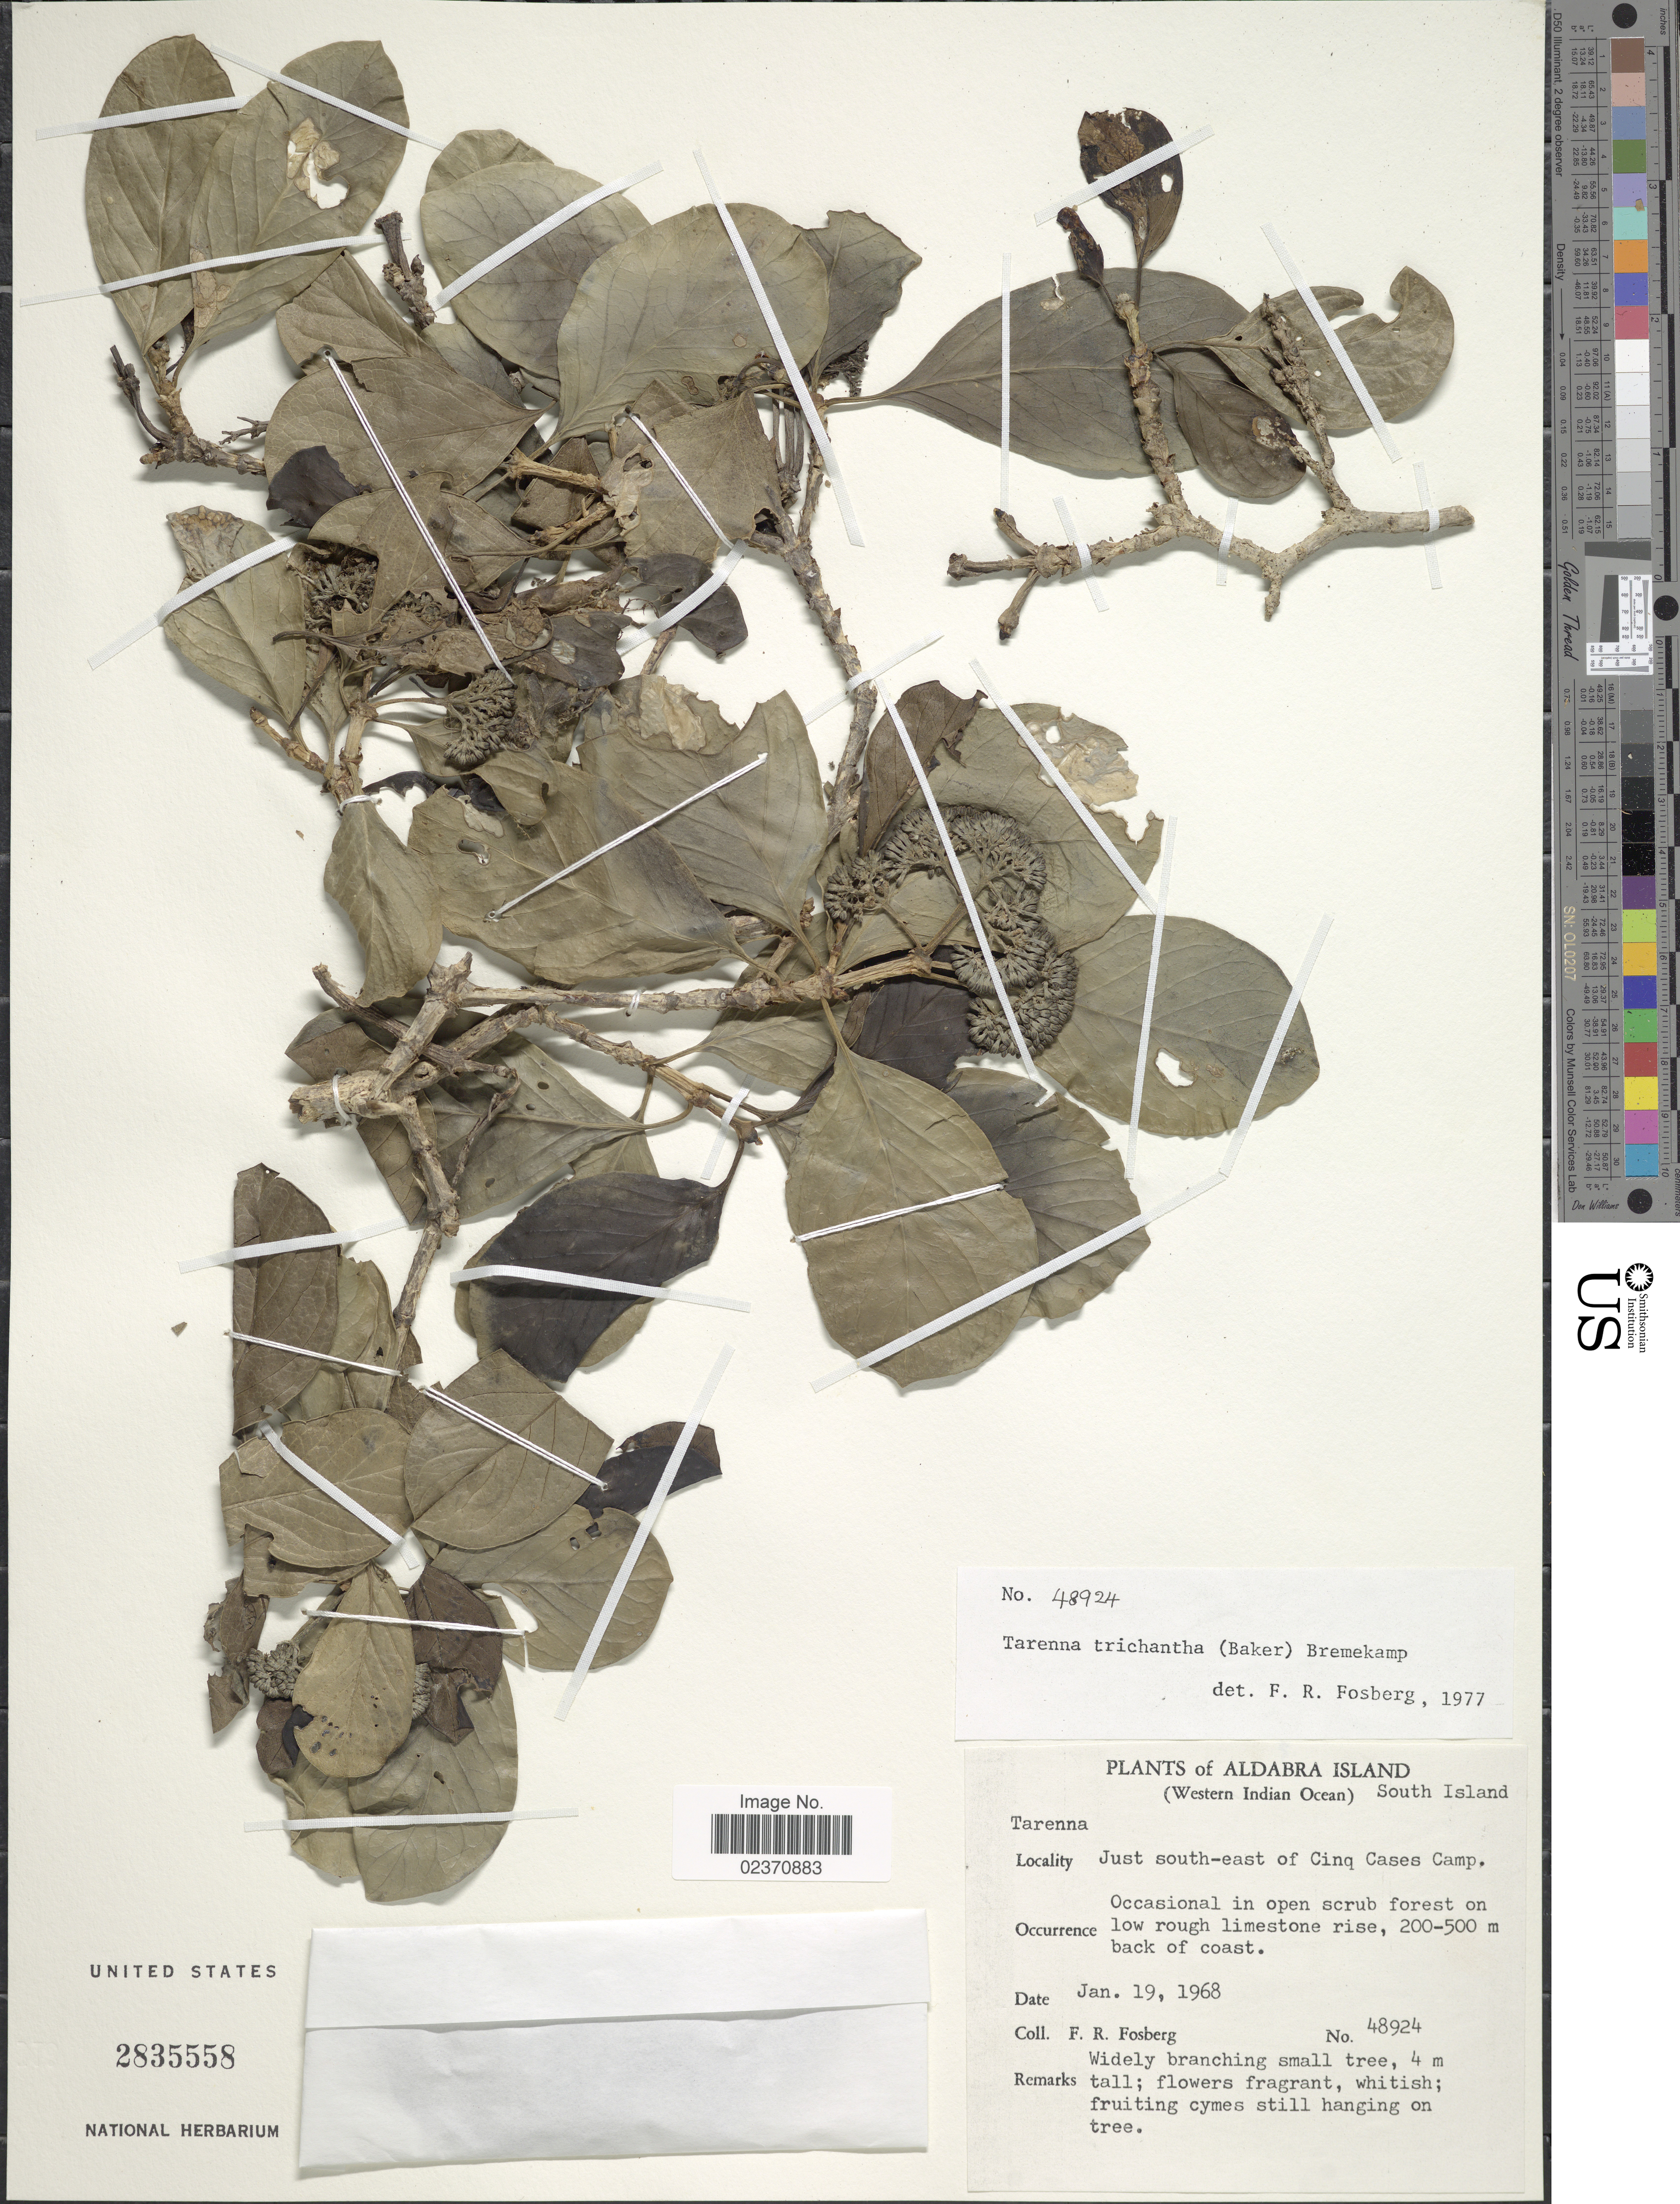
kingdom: Plantae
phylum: Tracheophyta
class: Magnoliopsida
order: Gentianales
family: Rubiaceae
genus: Paracephaelis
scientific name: Paracephaelis trichantha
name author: (Baker) De Block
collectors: F. R. Fosberg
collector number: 48924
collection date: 1968-01-19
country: Seychelles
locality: Aldabra Island (Western Indian Ocean) South Island, just south-east of Cinq Cases Camp, 200-500 m back of coast.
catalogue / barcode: US 2835558